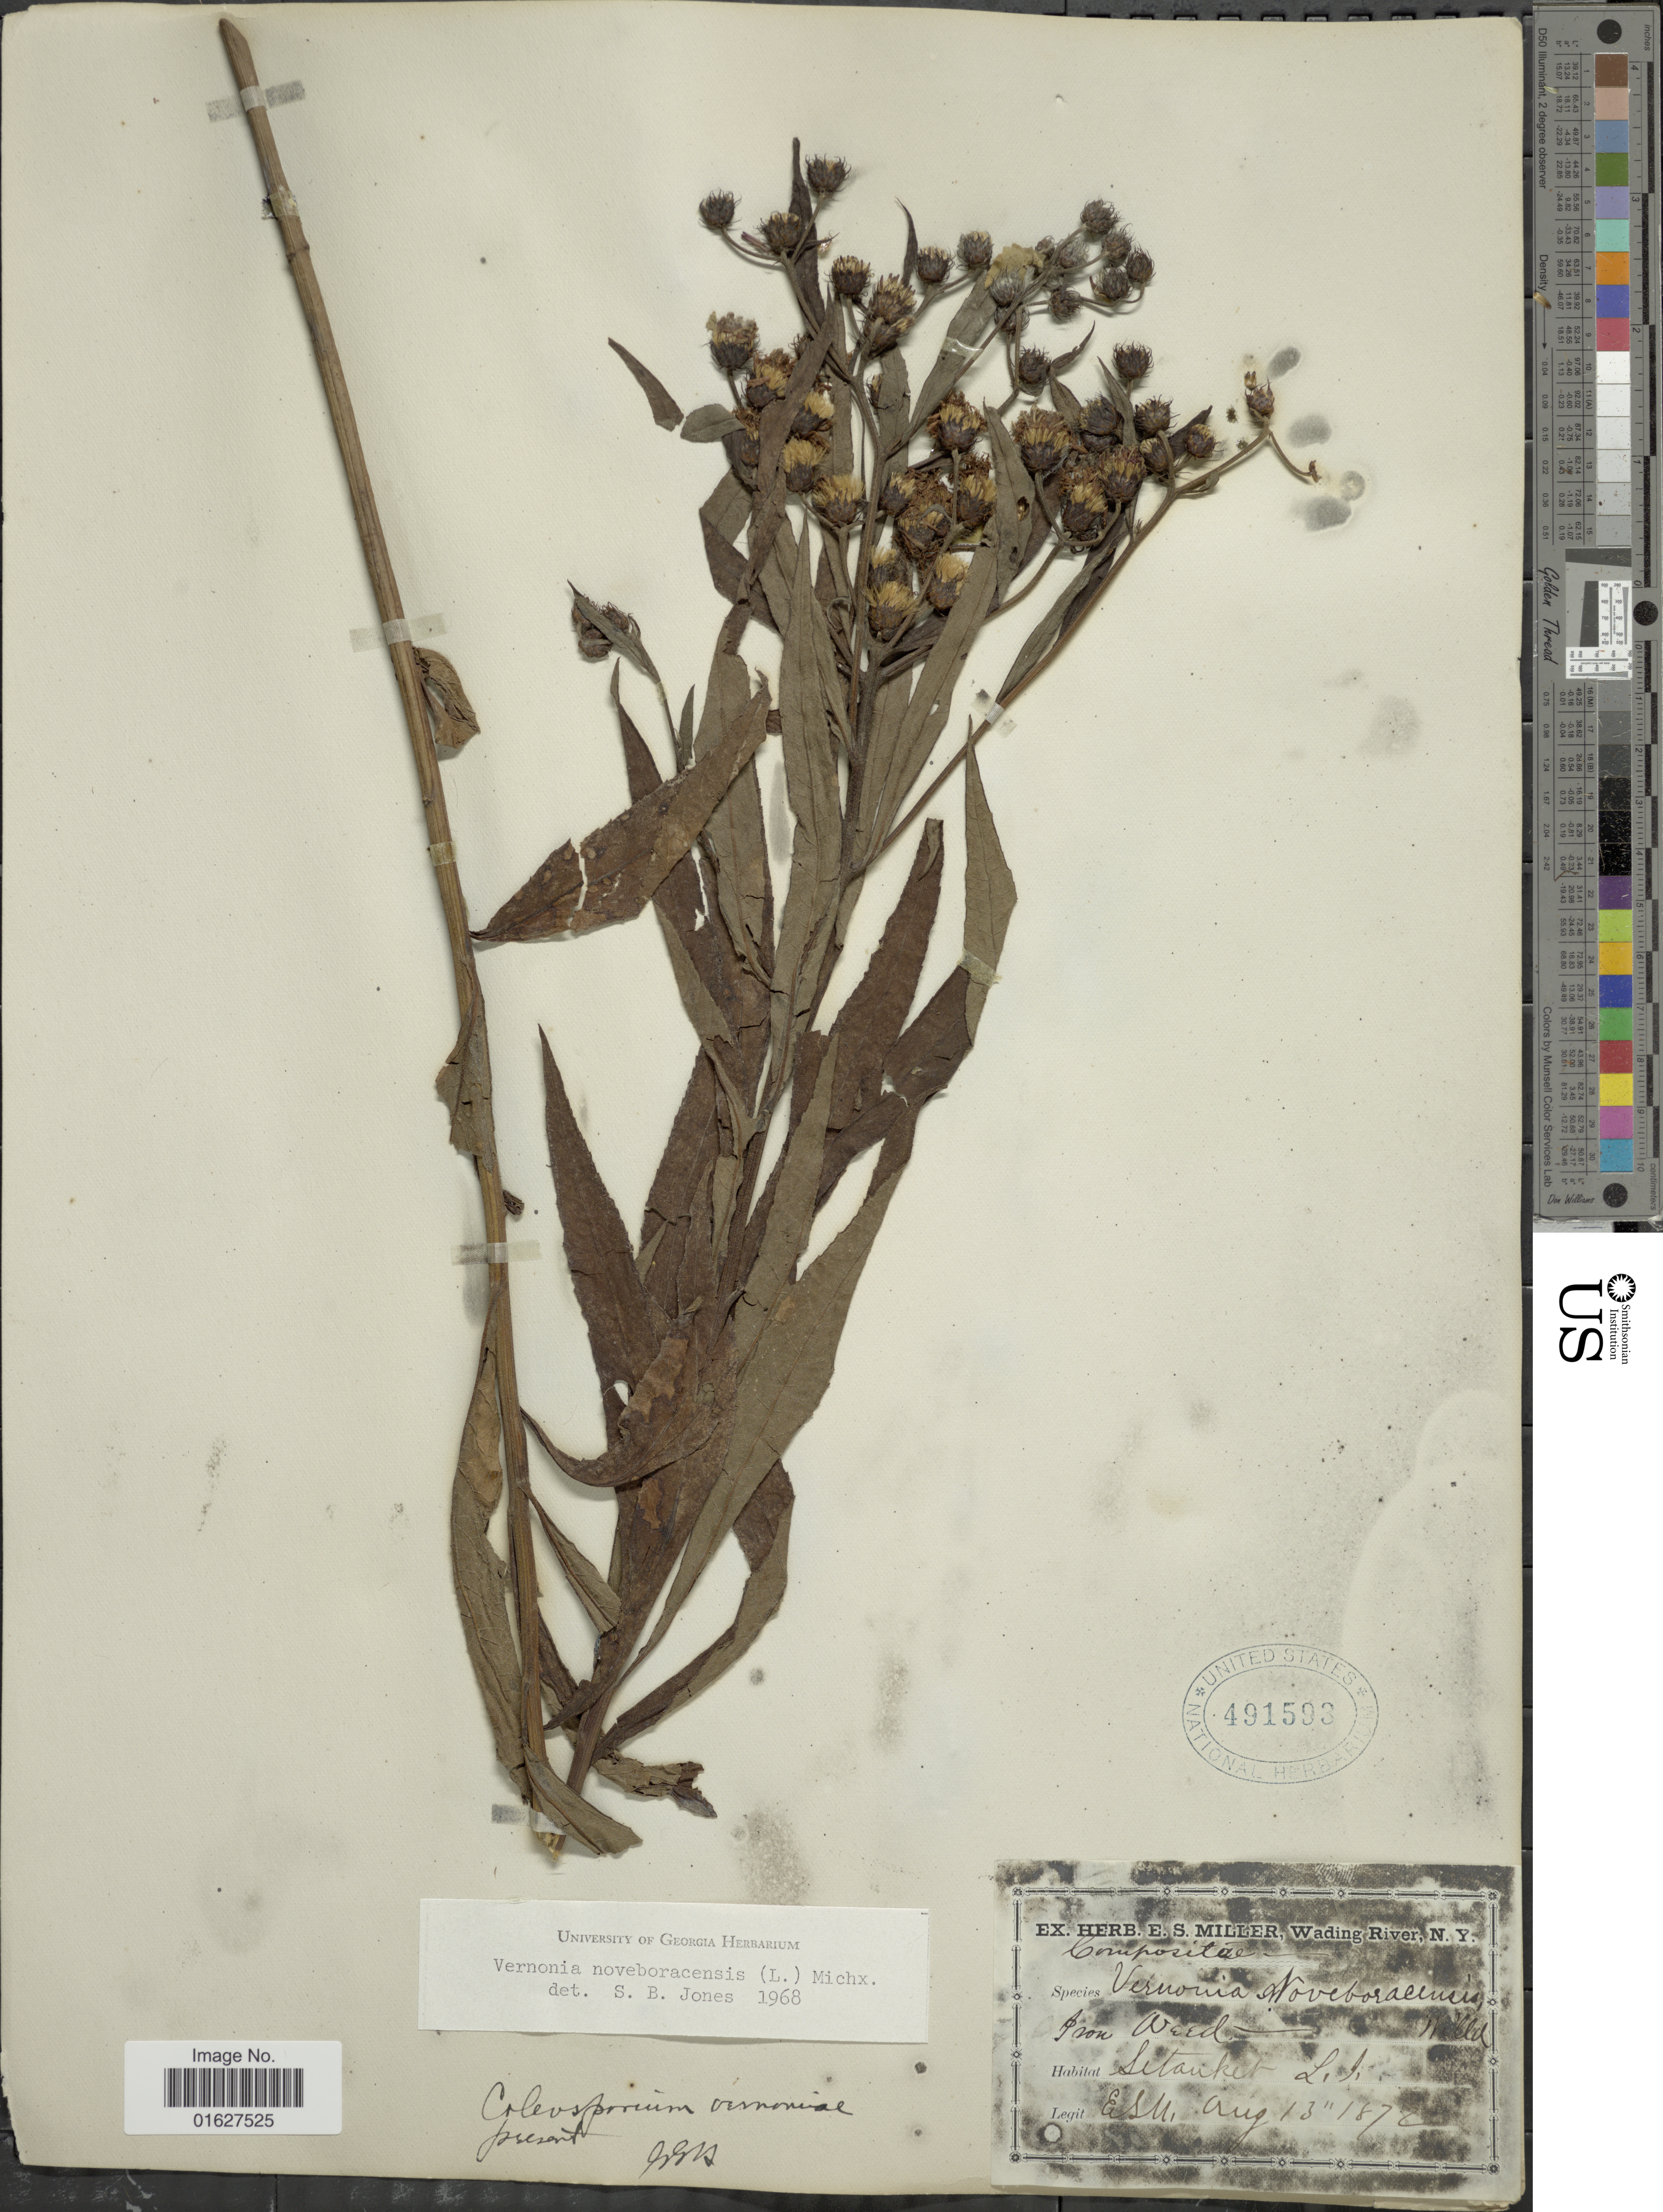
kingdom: Plantae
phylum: Tracheophyta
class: Magnoliopsida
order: Asterales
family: Asteraceae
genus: Vernonia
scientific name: Vernonia noveboracensis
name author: (L.) Michx.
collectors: E. S. Miller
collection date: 1872-08-13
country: United States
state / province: New York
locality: Setauket. L. I.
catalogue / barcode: US 491593